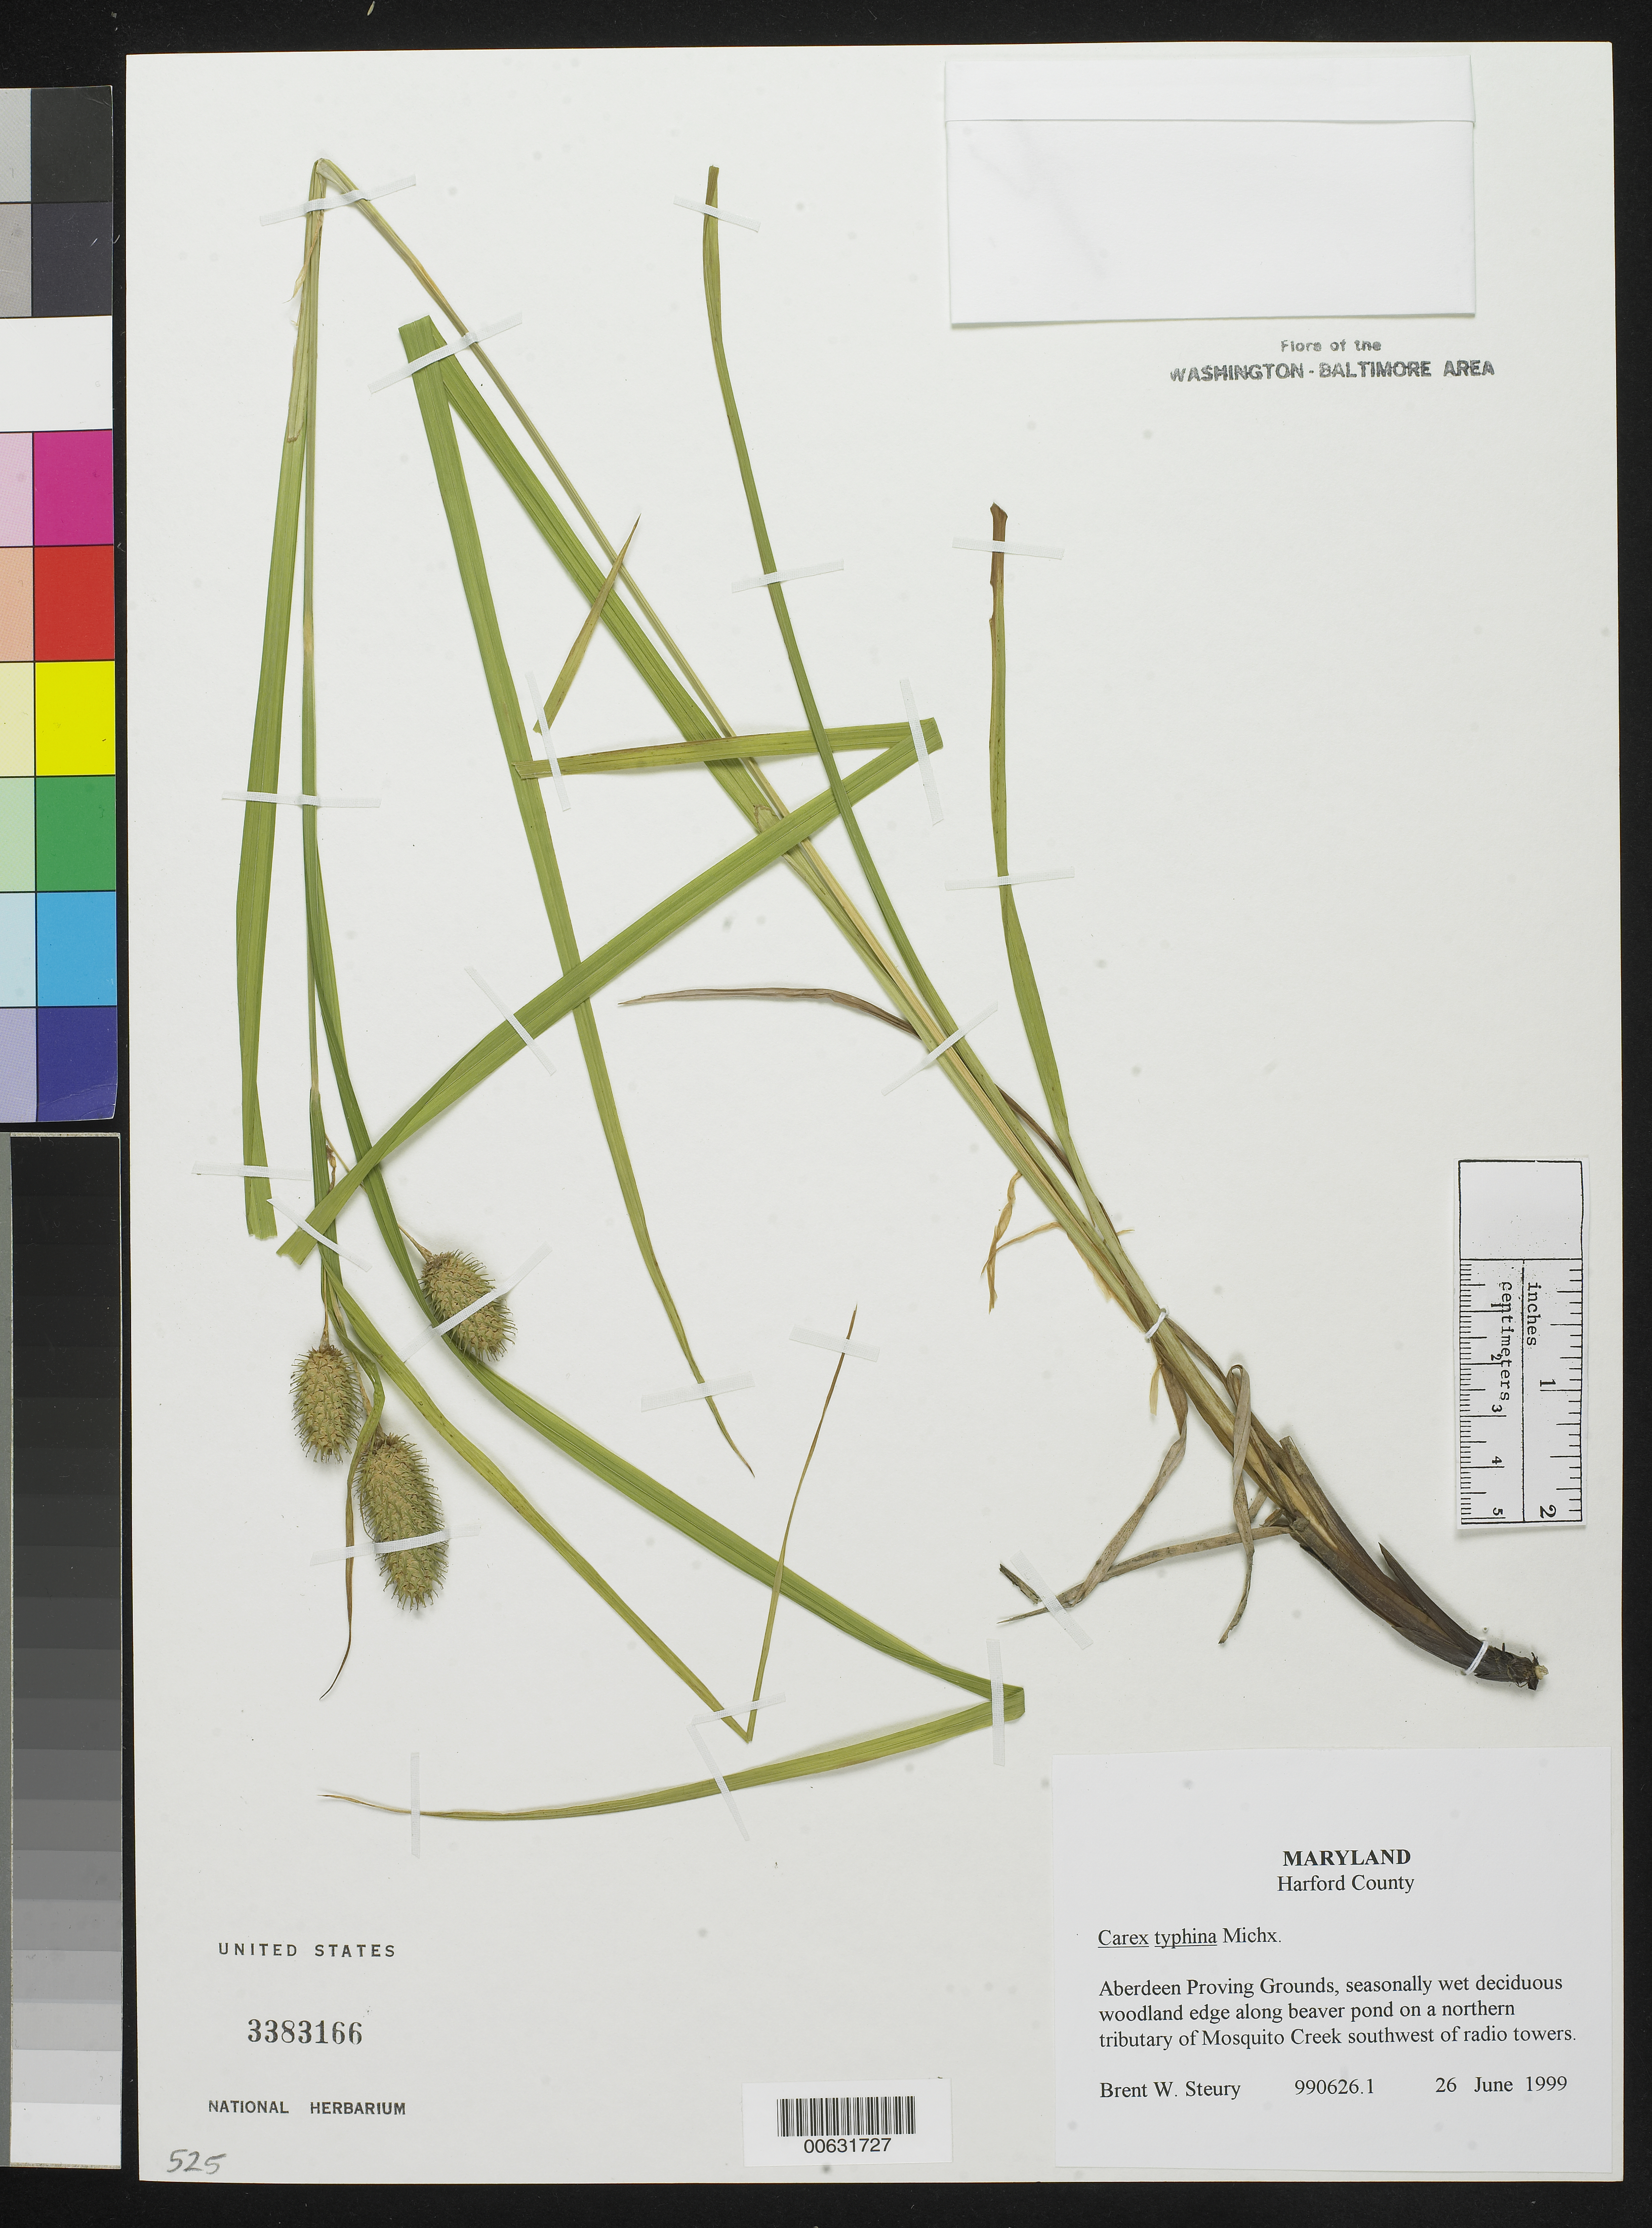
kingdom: Plantae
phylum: Tracheophyta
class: Liliopsida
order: Poales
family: Cyperaceae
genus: Carex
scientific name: Carex typhina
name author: Michx.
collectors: B. Steury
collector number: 990626.1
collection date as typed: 26 Jun 1999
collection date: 1999-06-26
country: United States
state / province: Maryland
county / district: Harford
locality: Aberdeen Proving Grounds, on northern tributary of Mosquito Creek southwest of radio towers.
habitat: Seasonally wet deciduous woodland edge along beaver pond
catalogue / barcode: US 3383166